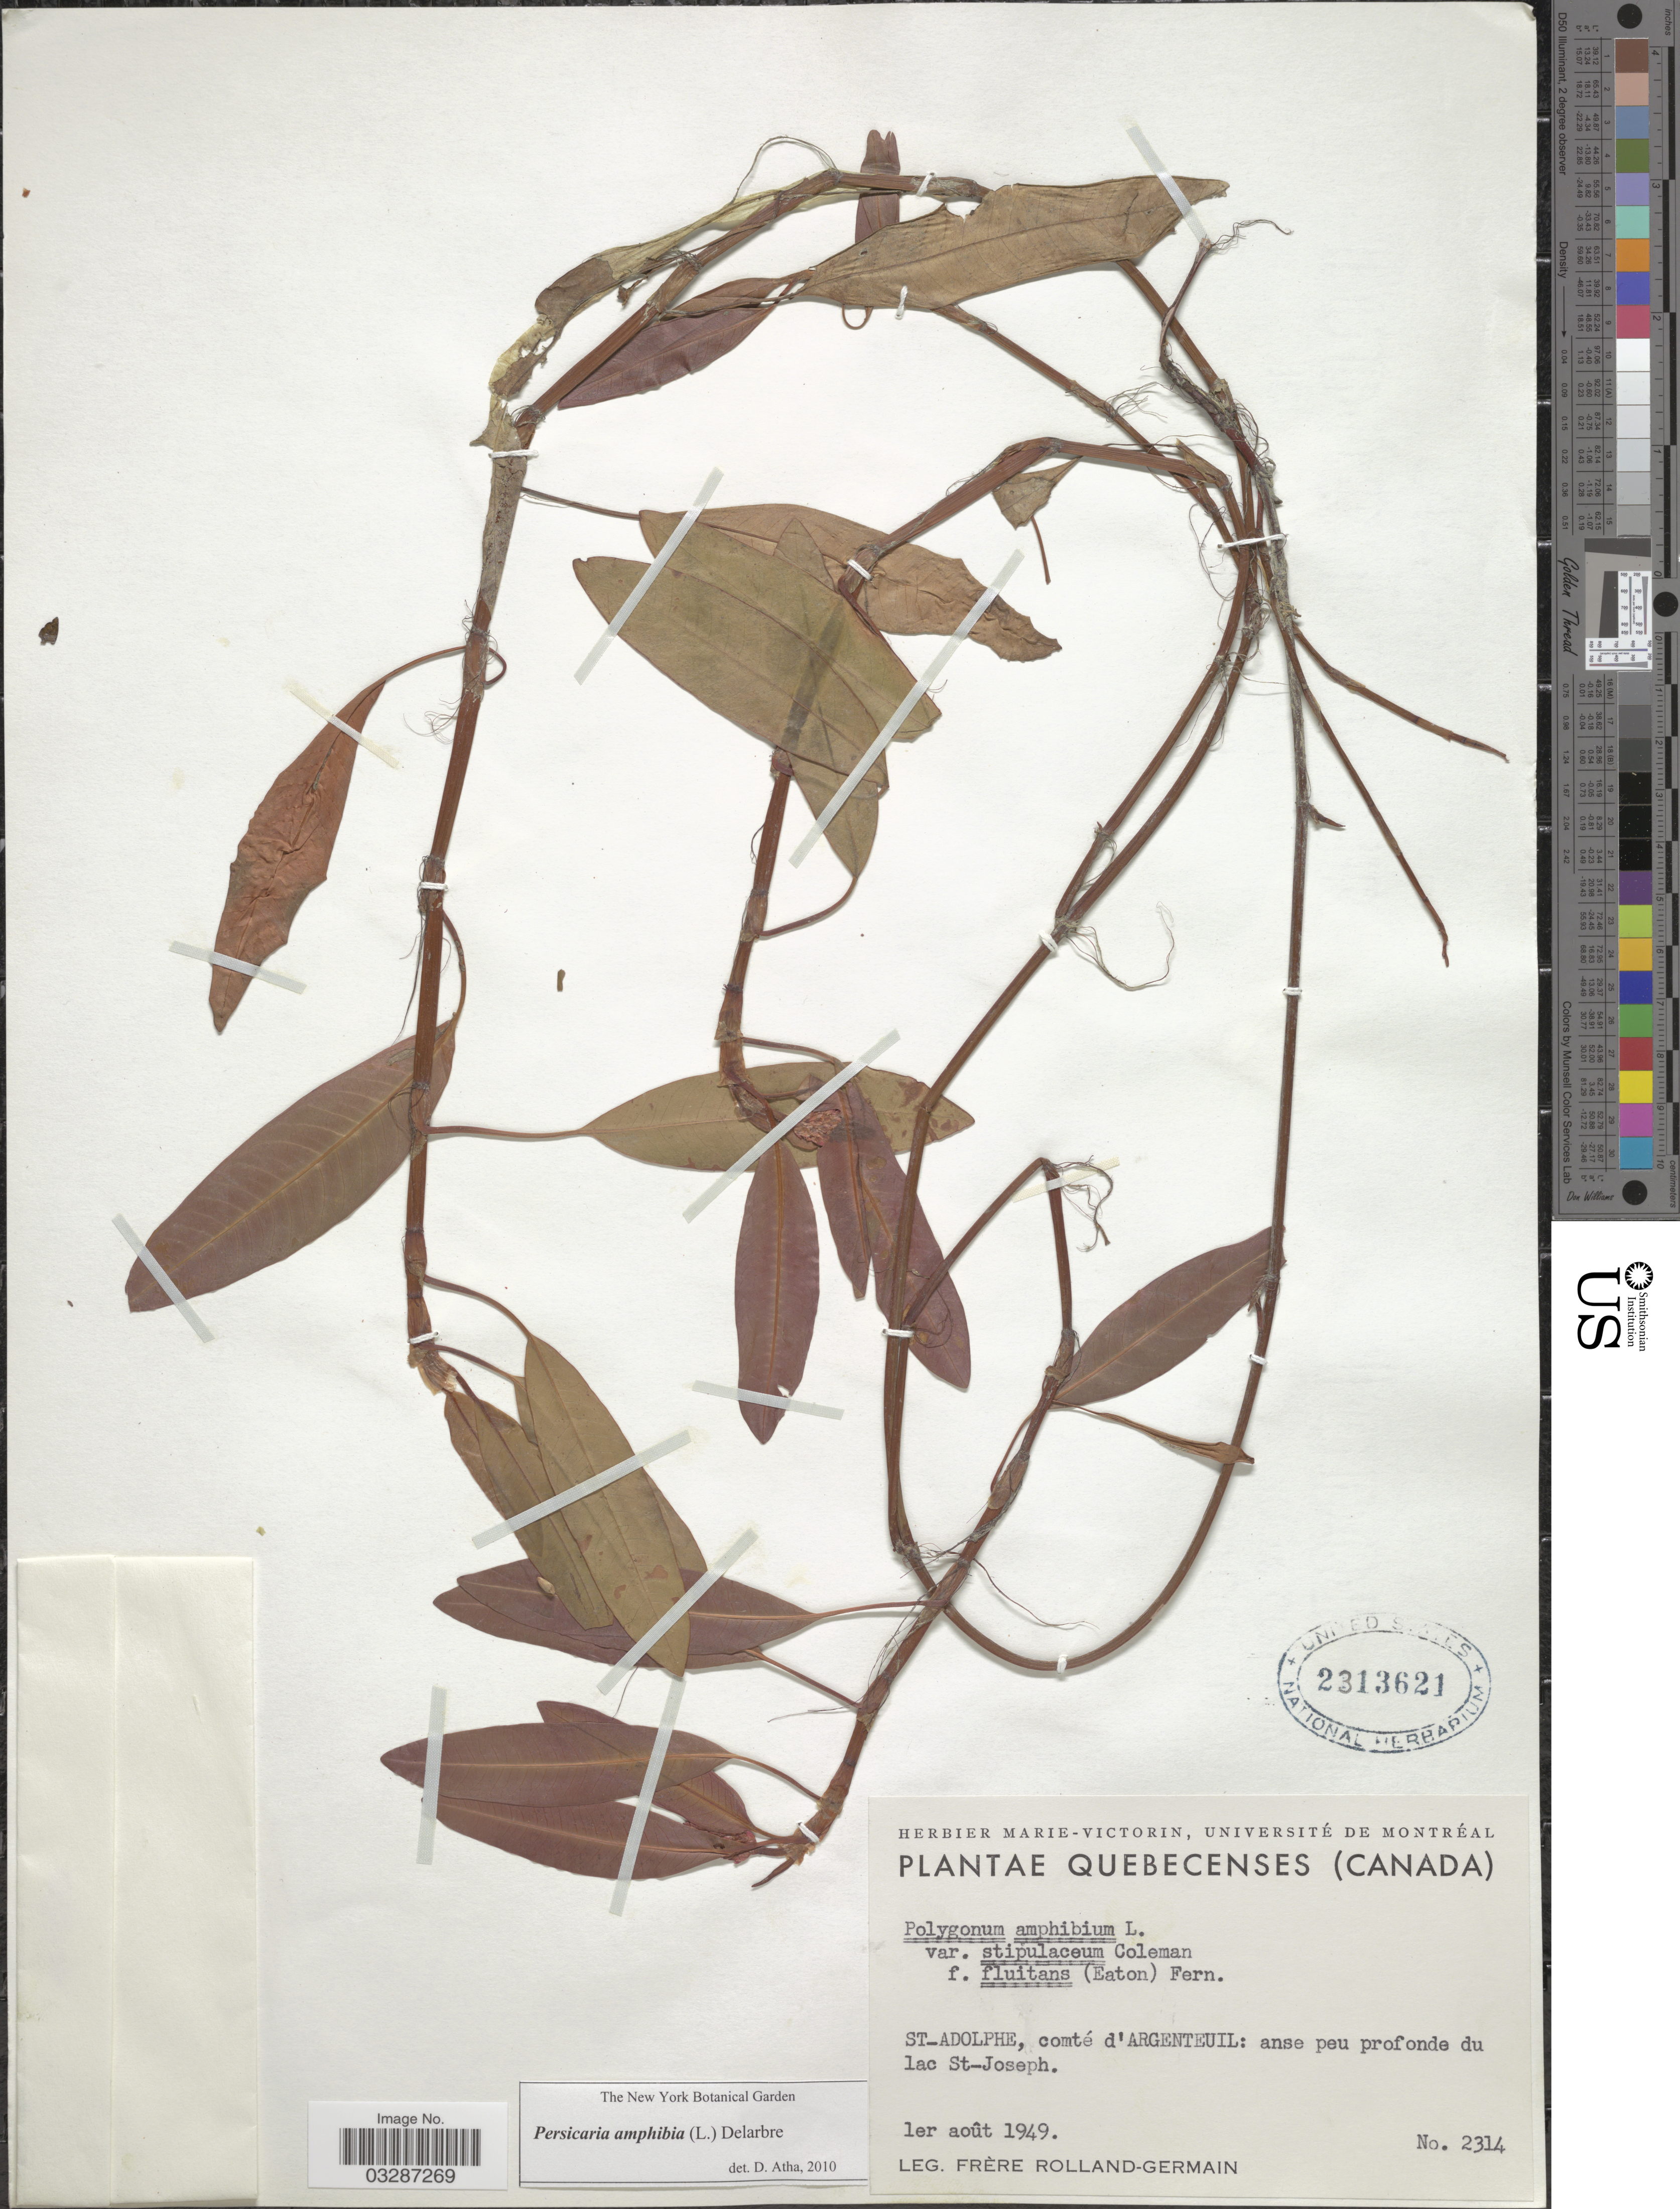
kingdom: Plantae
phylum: Tracheophyta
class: Magnoliopsida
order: Caryophyllales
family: Polygonaceae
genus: Persicaria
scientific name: Persicaria amphibia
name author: (L.) Delarbre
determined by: Atha, D. E.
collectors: Rolland-Germain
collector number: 2314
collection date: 1949-08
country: Canada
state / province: Quebec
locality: St-Adolphe, comté d'Argenteuil: anse peu profonde du lac St-Joseph.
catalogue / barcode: US 2313621